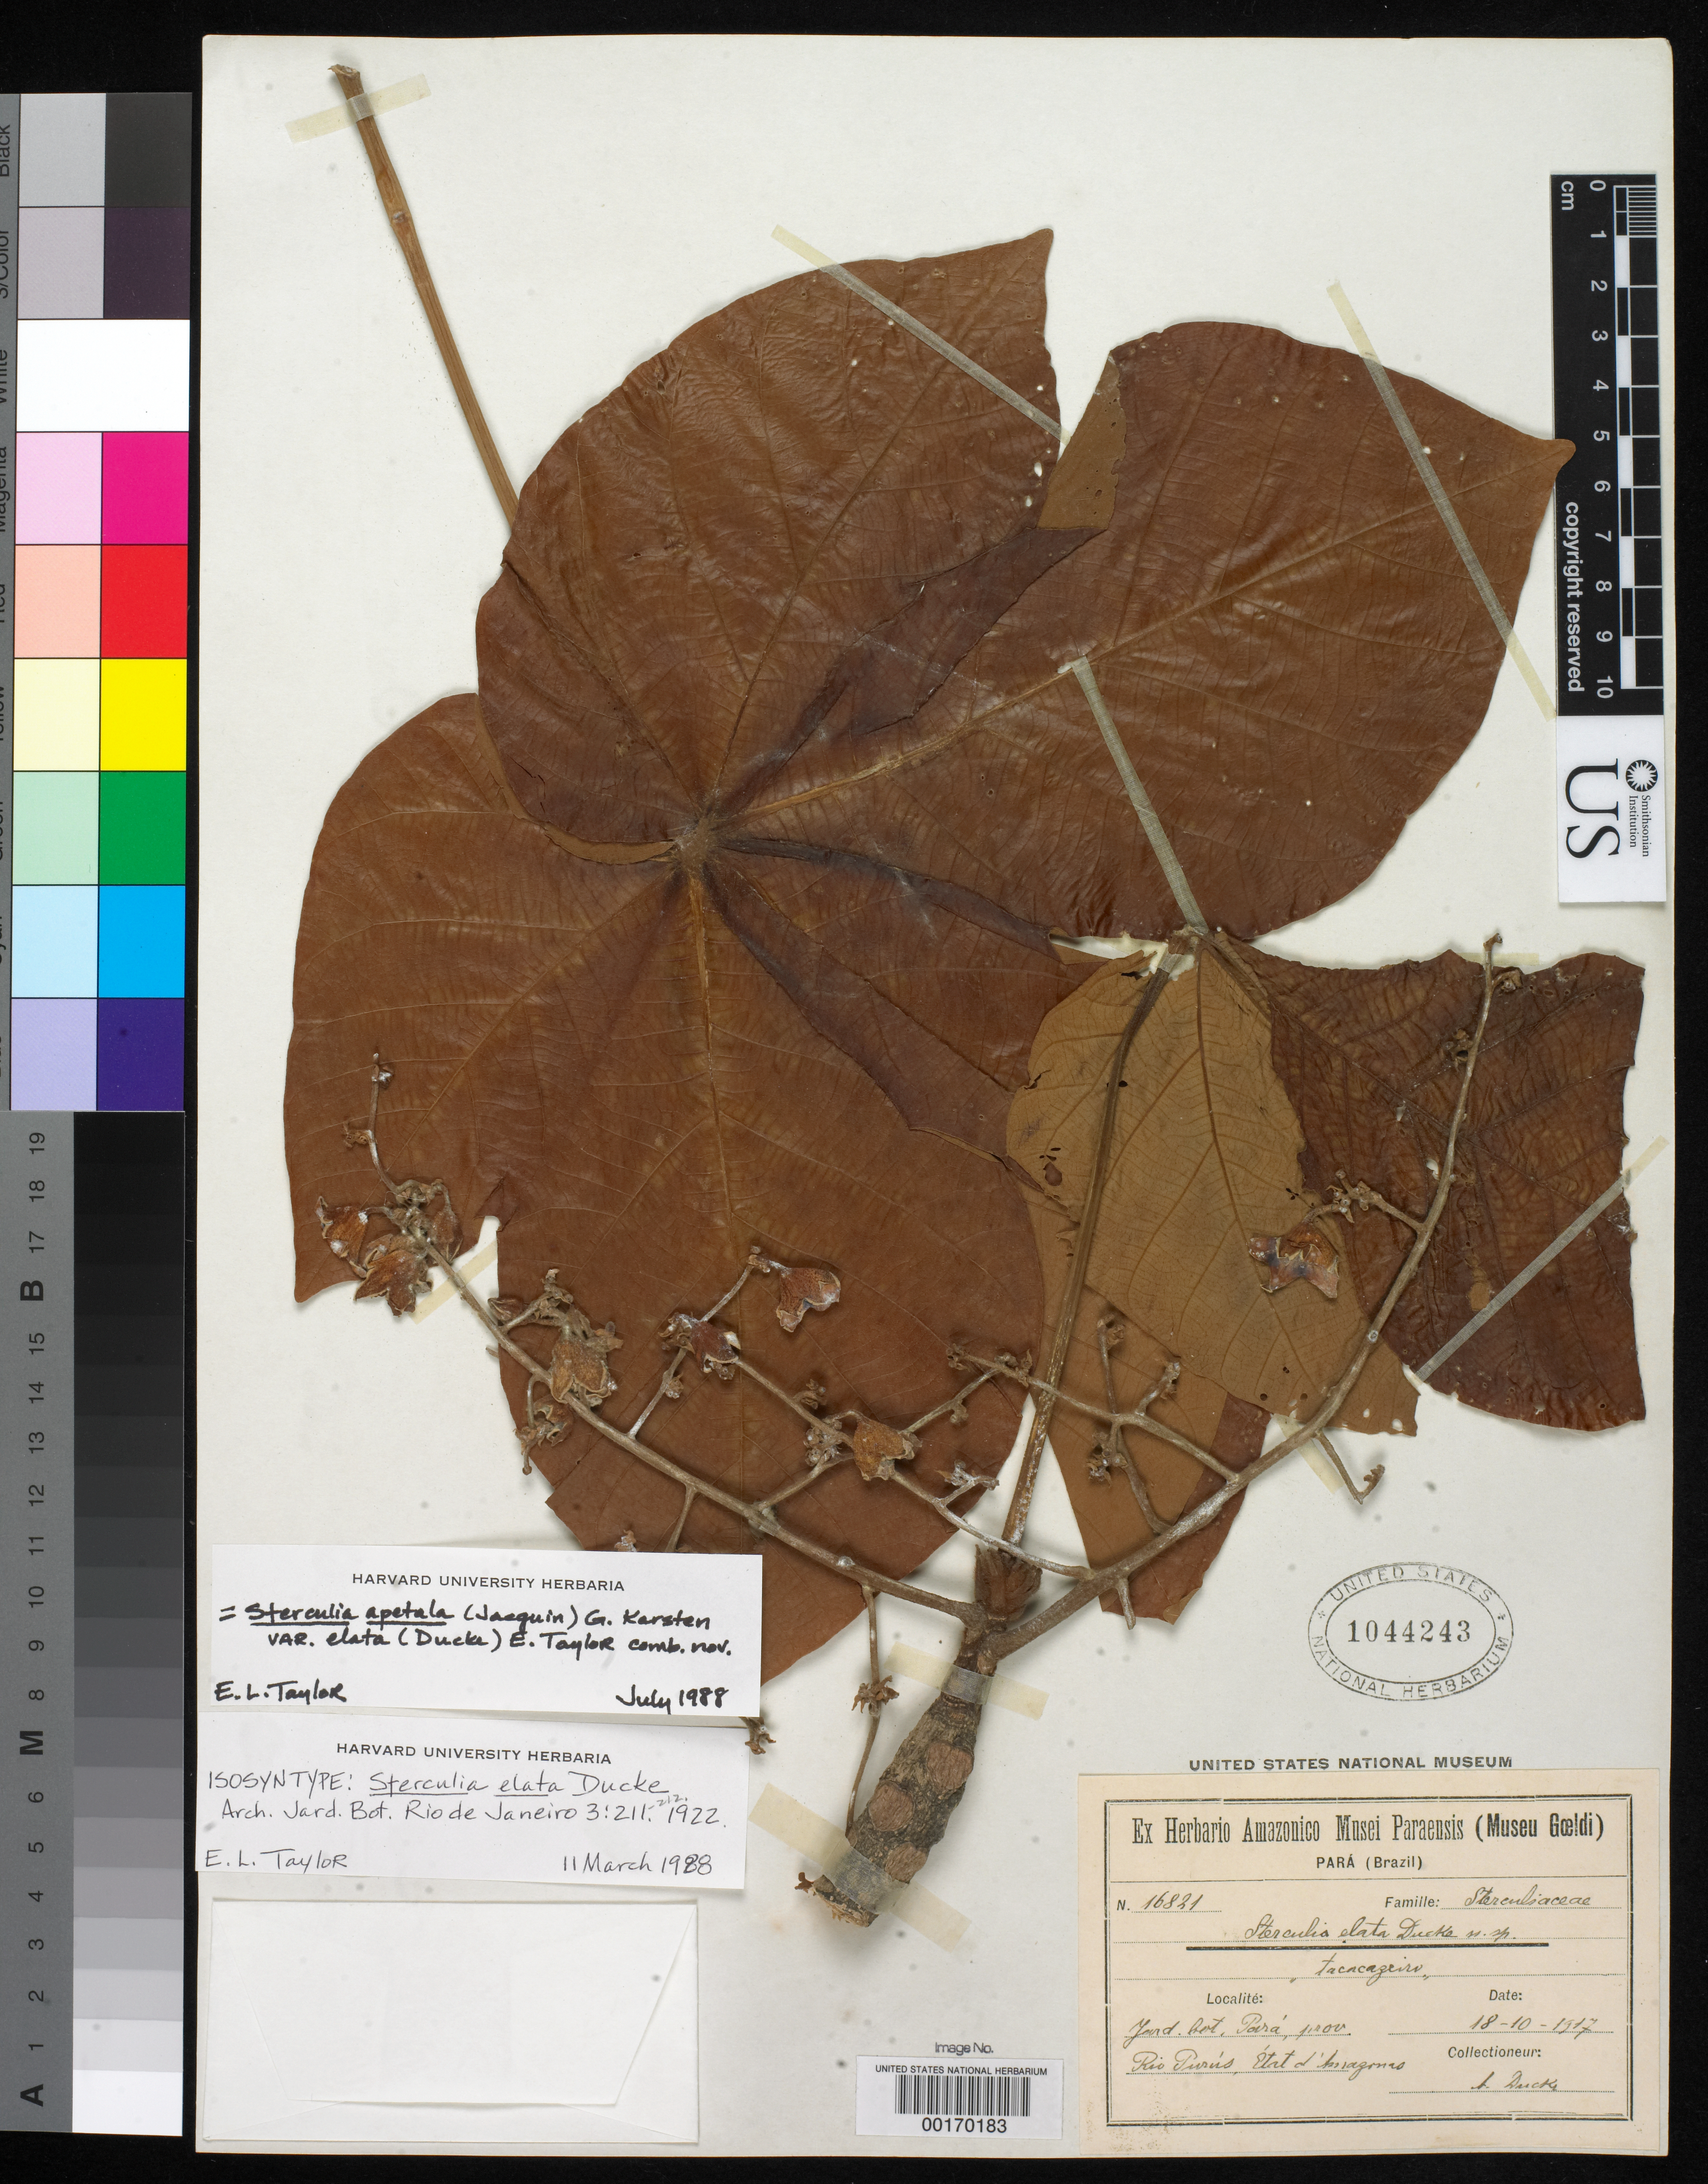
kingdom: Plantae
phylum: Tracheophyta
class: Magnoliopsida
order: Malvales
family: Malvaceae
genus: Sterculia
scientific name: Sterculia elata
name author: Ducke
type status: Isosyntype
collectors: A. Ducke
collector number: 16821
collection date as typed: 18 Oct 1917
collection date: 1917-10-18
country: Brazil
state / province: Amazonas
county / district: Rio Purius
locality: Gard. Bot. Para.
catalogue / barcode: US 1044243